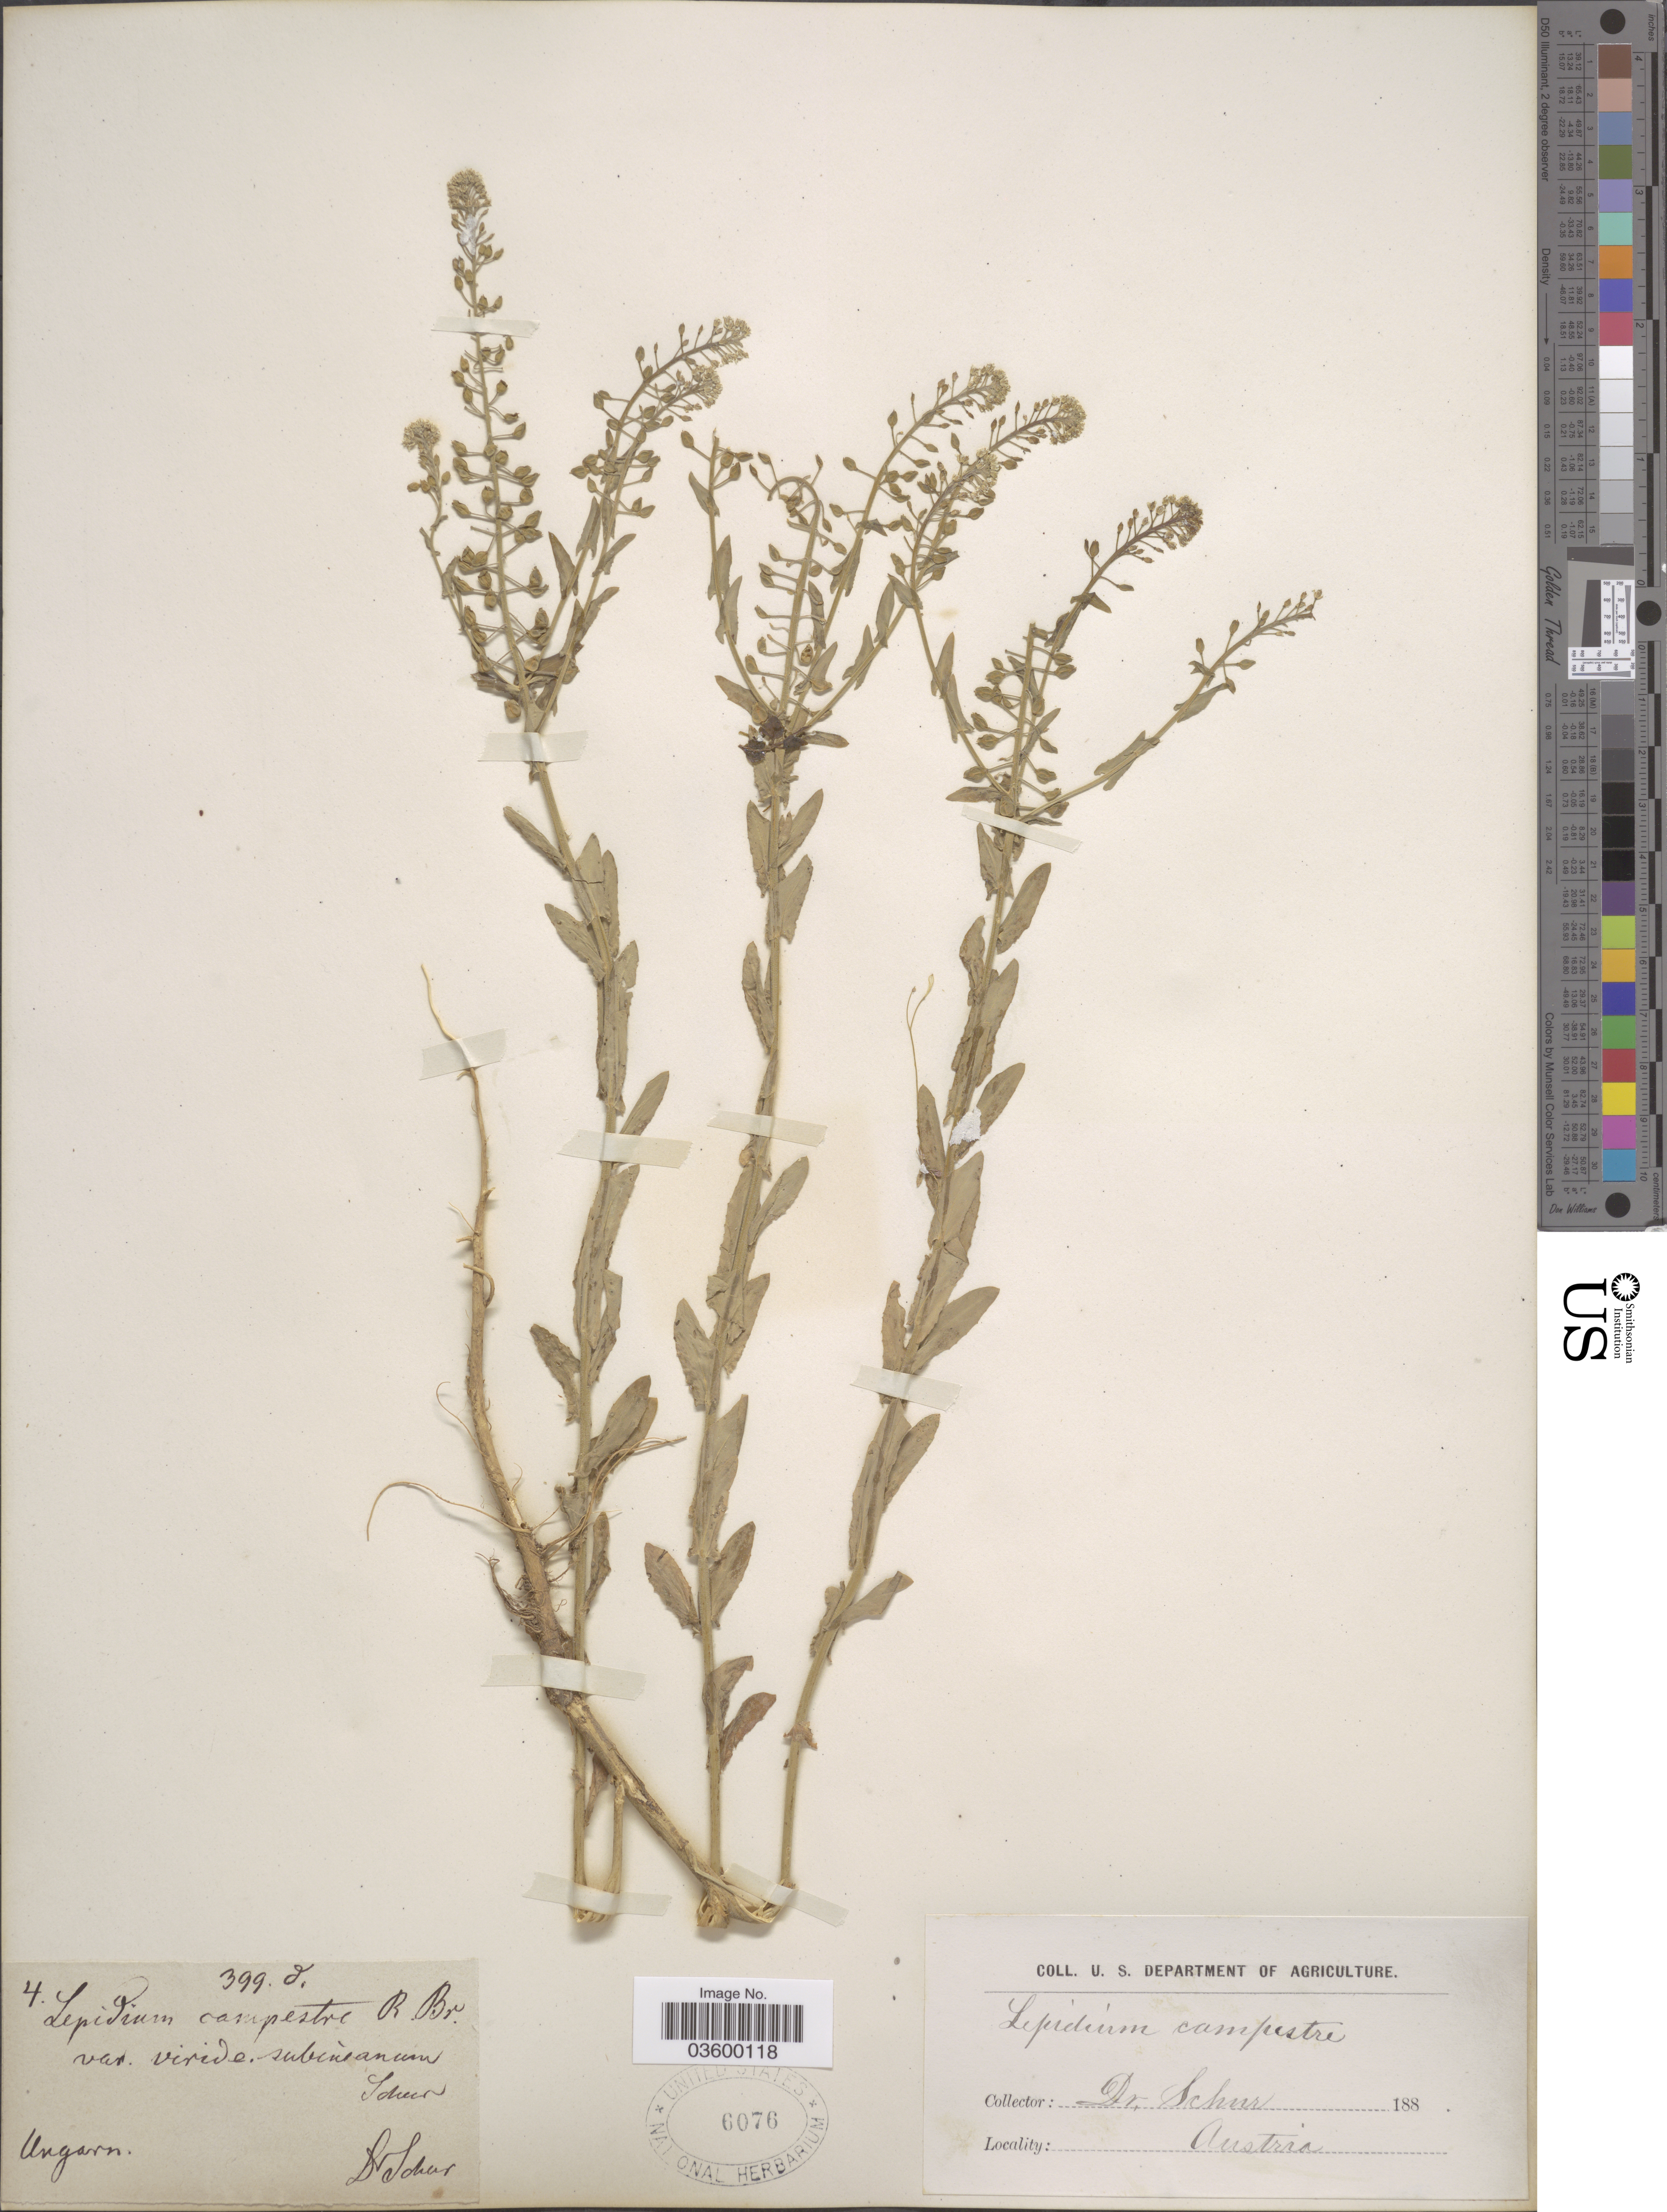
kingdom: Plantae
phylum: Tracheophyta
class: Magnoliopsida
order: Brassicales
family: Brassicaceae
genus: Lepidium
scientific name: Lepidium campestre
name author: (L.) W.T. Aiton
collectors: Schur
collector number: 4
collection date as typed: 188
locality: Ungarn. Austria.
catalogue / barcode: US 6076